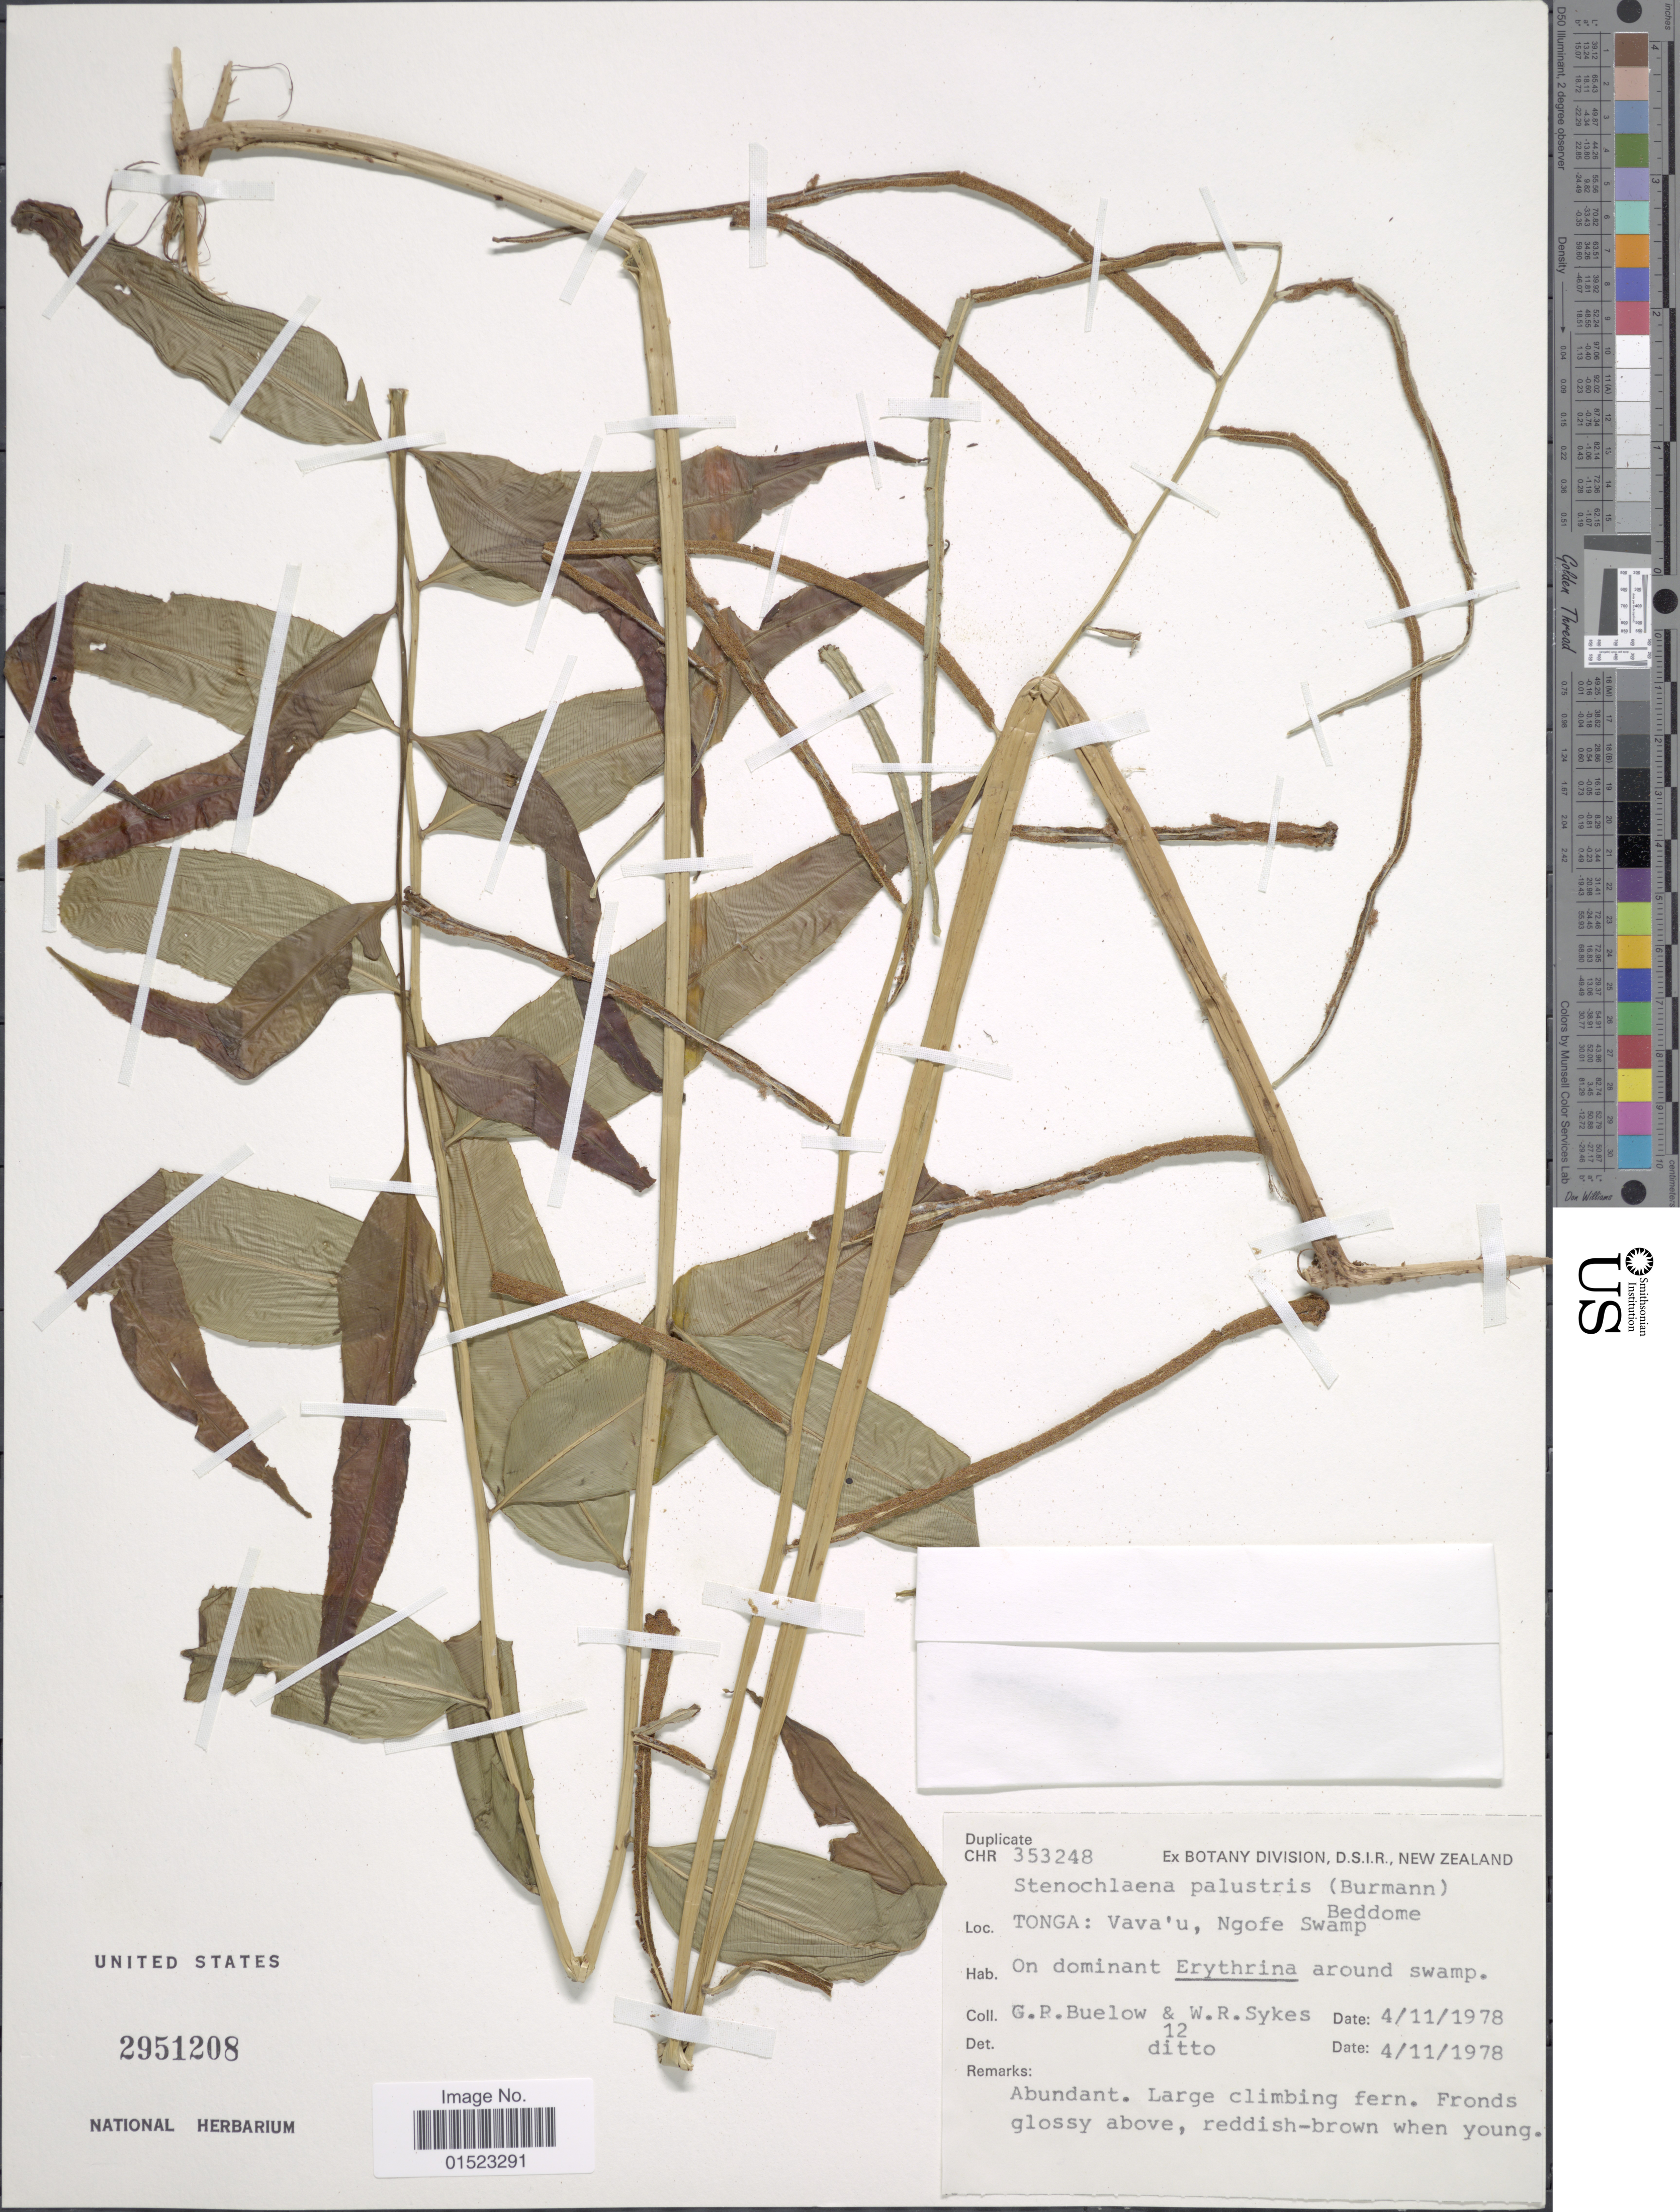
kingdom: Plantae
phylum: Tracheophyta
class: Polypodiopsida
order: Polypodiales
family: Blechnaceae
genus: Stenochlaena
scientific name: Stenochlaena palustris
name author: (Burm. f.) Bedd.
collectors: G. Buelow & W. R. Sykes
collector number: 12?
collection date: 1978-11-04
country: Tonga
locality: Vava'u, Ngofe Swamp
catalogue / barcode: US 2951208